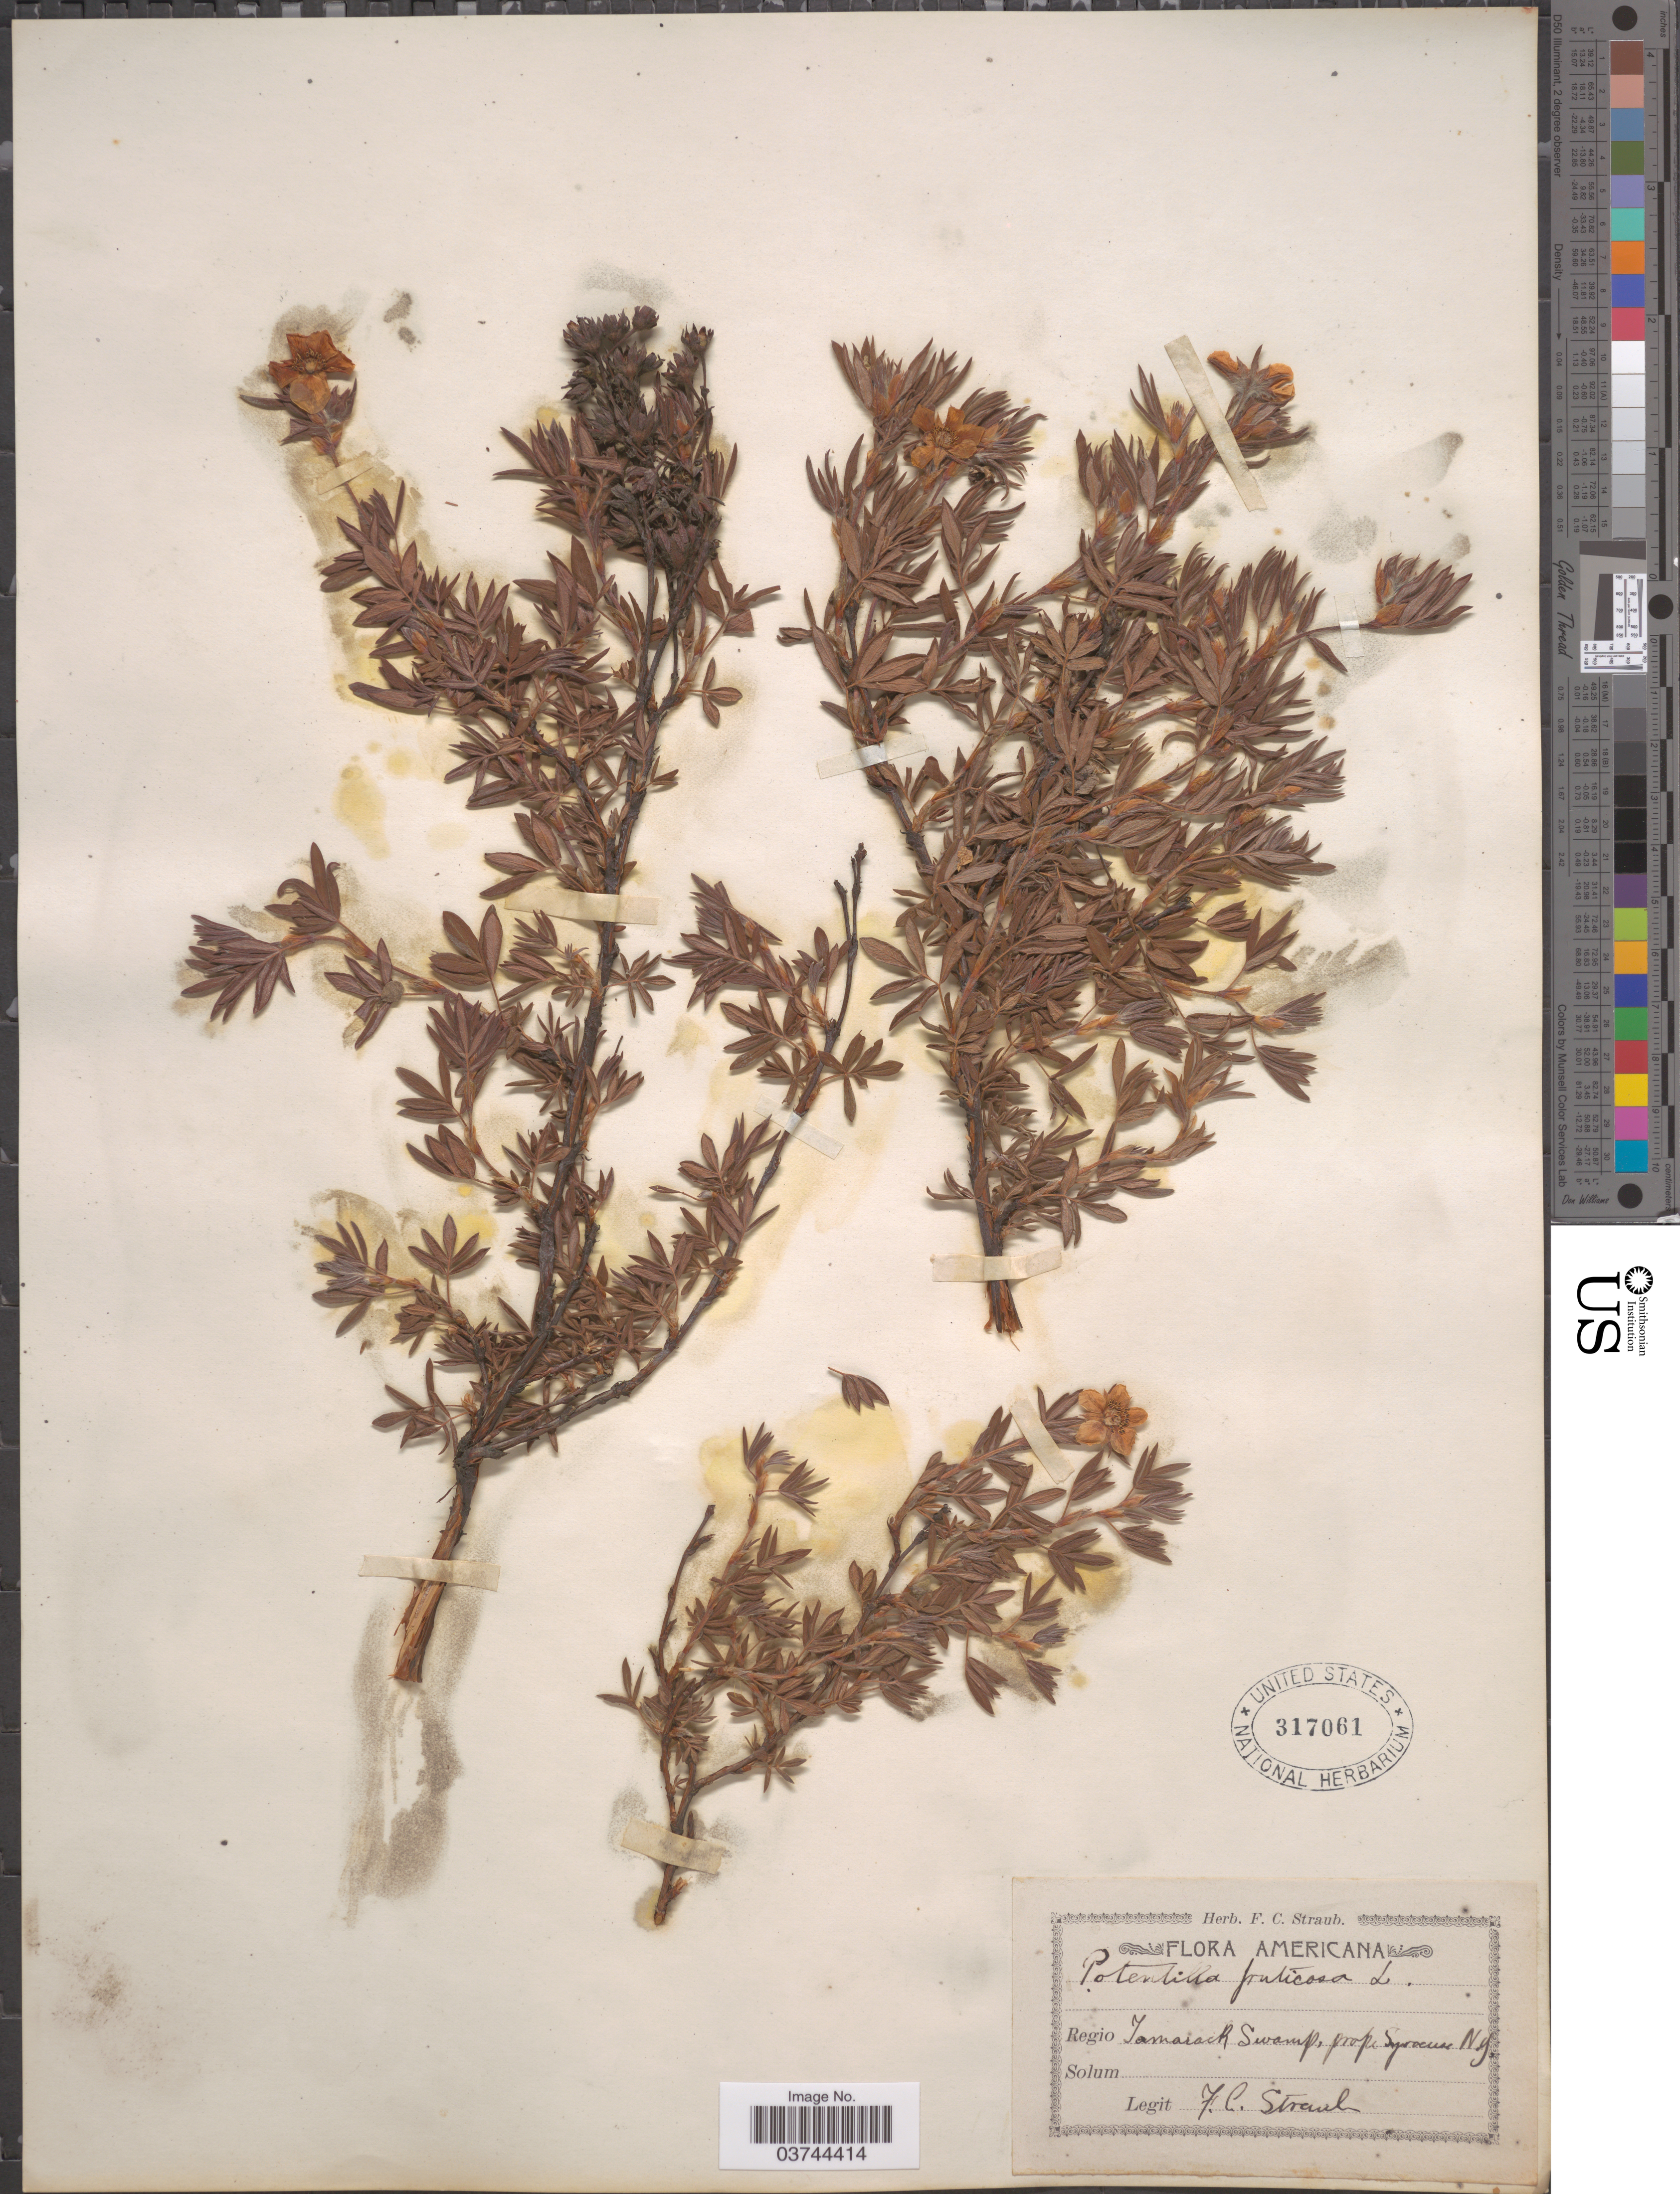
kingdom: Plantae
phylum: Tracheophyta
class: Magnoliopsida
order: Rosales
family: Rosaceae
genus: Dasiphora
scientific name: Dasiphora fruticosa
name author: (L.) Rydb.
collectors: F. Straub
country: United States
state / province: New York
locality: Regio Tamarack Swamp, prope Syrocuse.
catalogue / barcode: US 317061